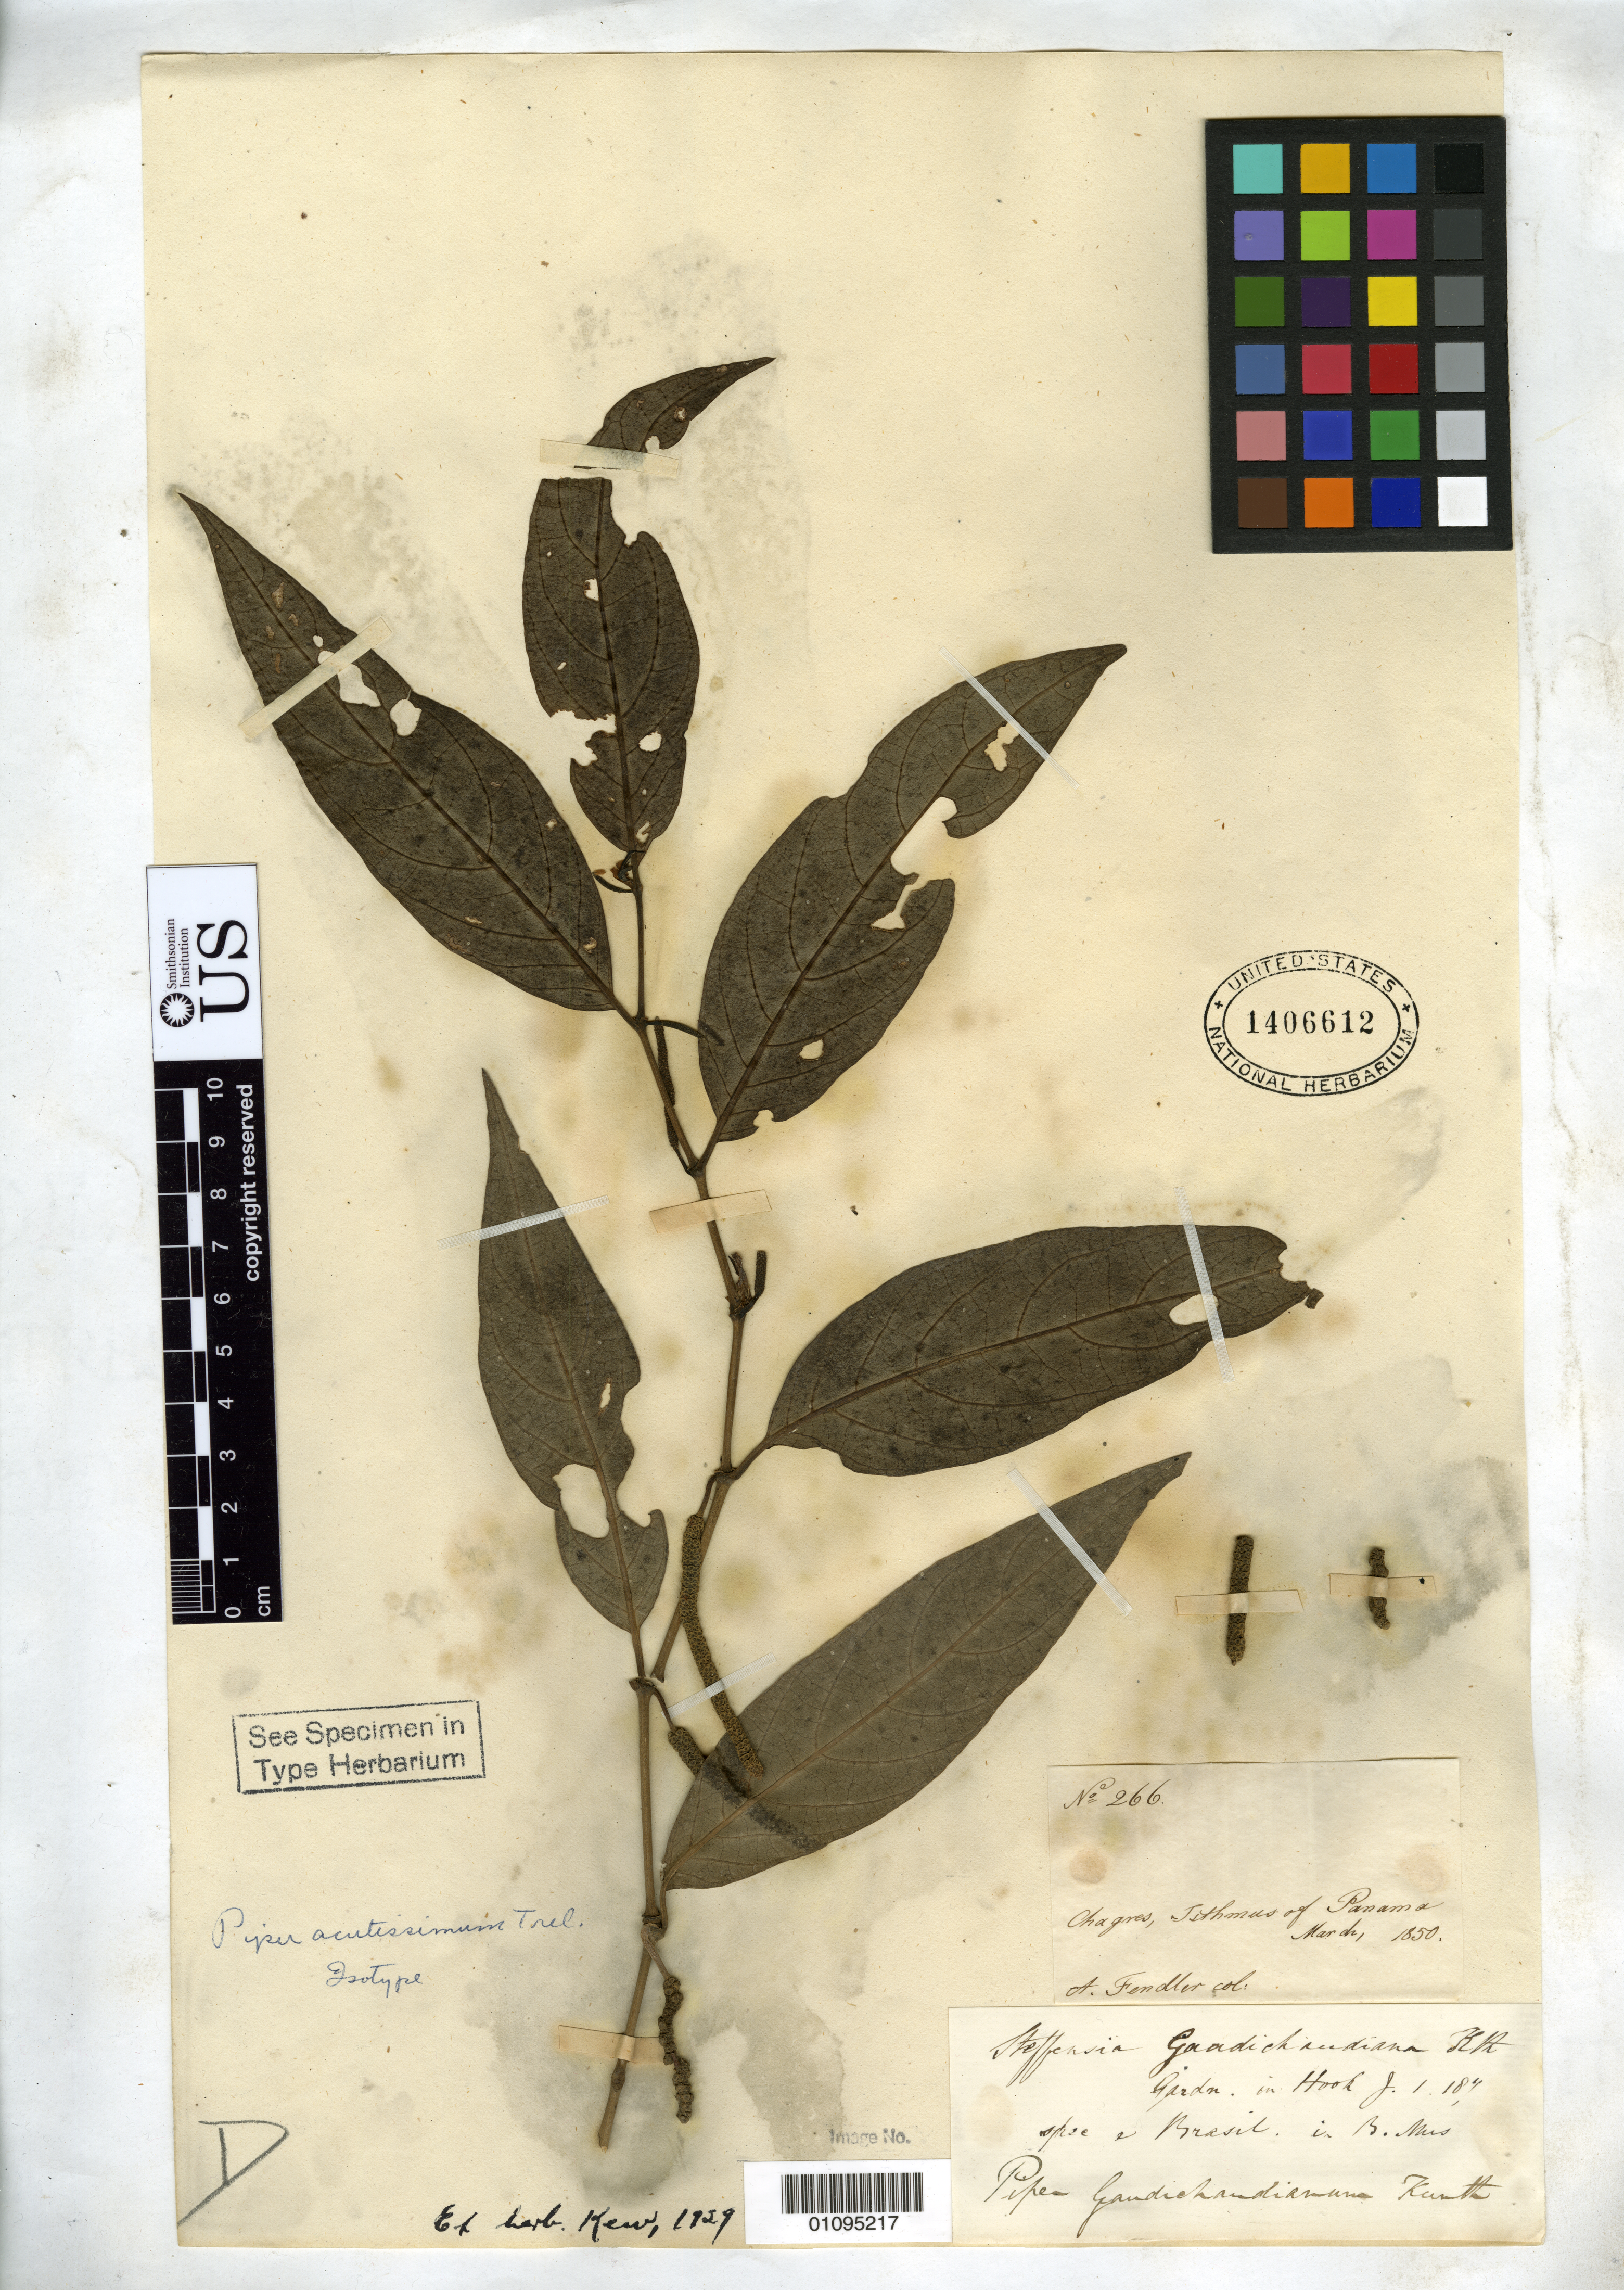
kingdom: Plantae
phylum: Tracheophyta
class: Magnoliopsida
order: Piperales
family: Piperaceae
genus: Piper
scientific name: Piper acutissimum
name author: Trel.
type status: Isotype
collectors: A. Fendler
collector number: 266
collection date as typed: Mar 1850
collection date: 1850-03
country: Panama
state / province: Colón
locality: Chagres.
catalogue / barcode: US 1406612